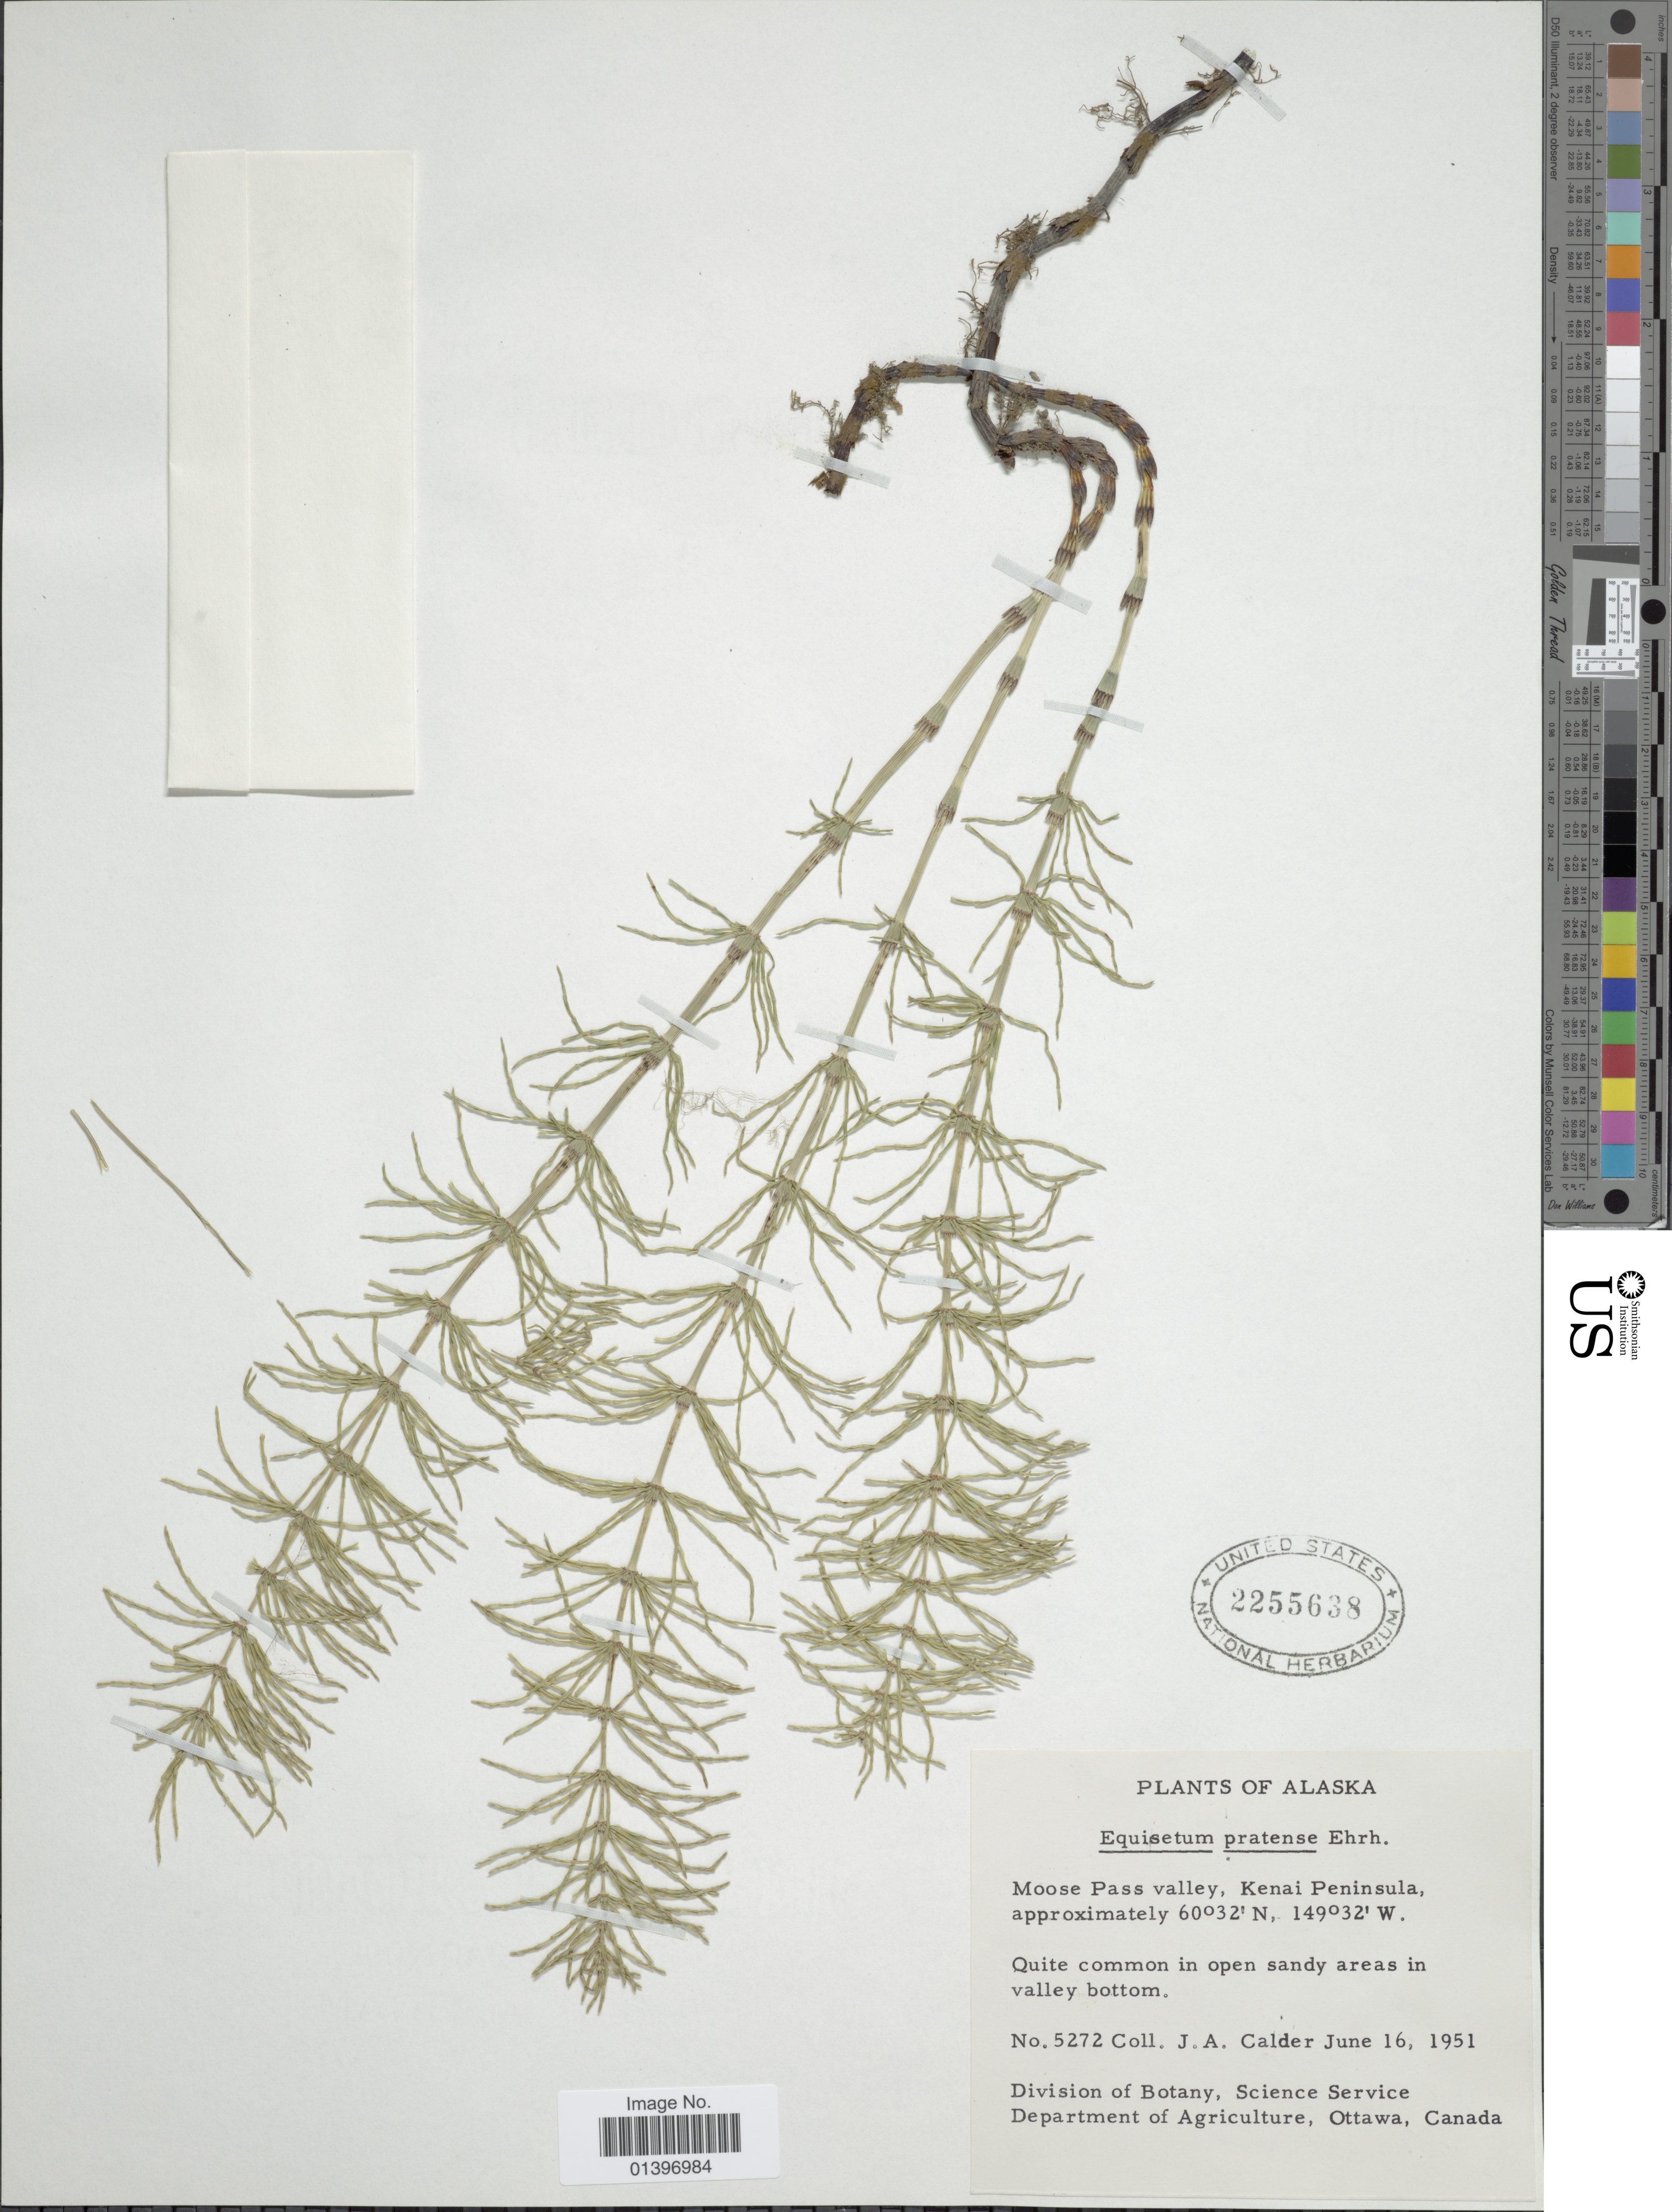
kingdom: Plantae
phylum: Tracheophyta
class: Polypodiopsida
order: Equisetales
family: Equisetaceae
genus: Equisetum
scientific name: Equisetum pratense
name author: Ehrh.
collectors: J. A. Calder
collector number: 5272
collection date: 1951-06-16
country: United States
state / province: Alaska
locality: Moose Pass Valley, Kenai Peninsula, Quite common in open sandy areas in valley bottom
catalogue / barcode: US 2255638